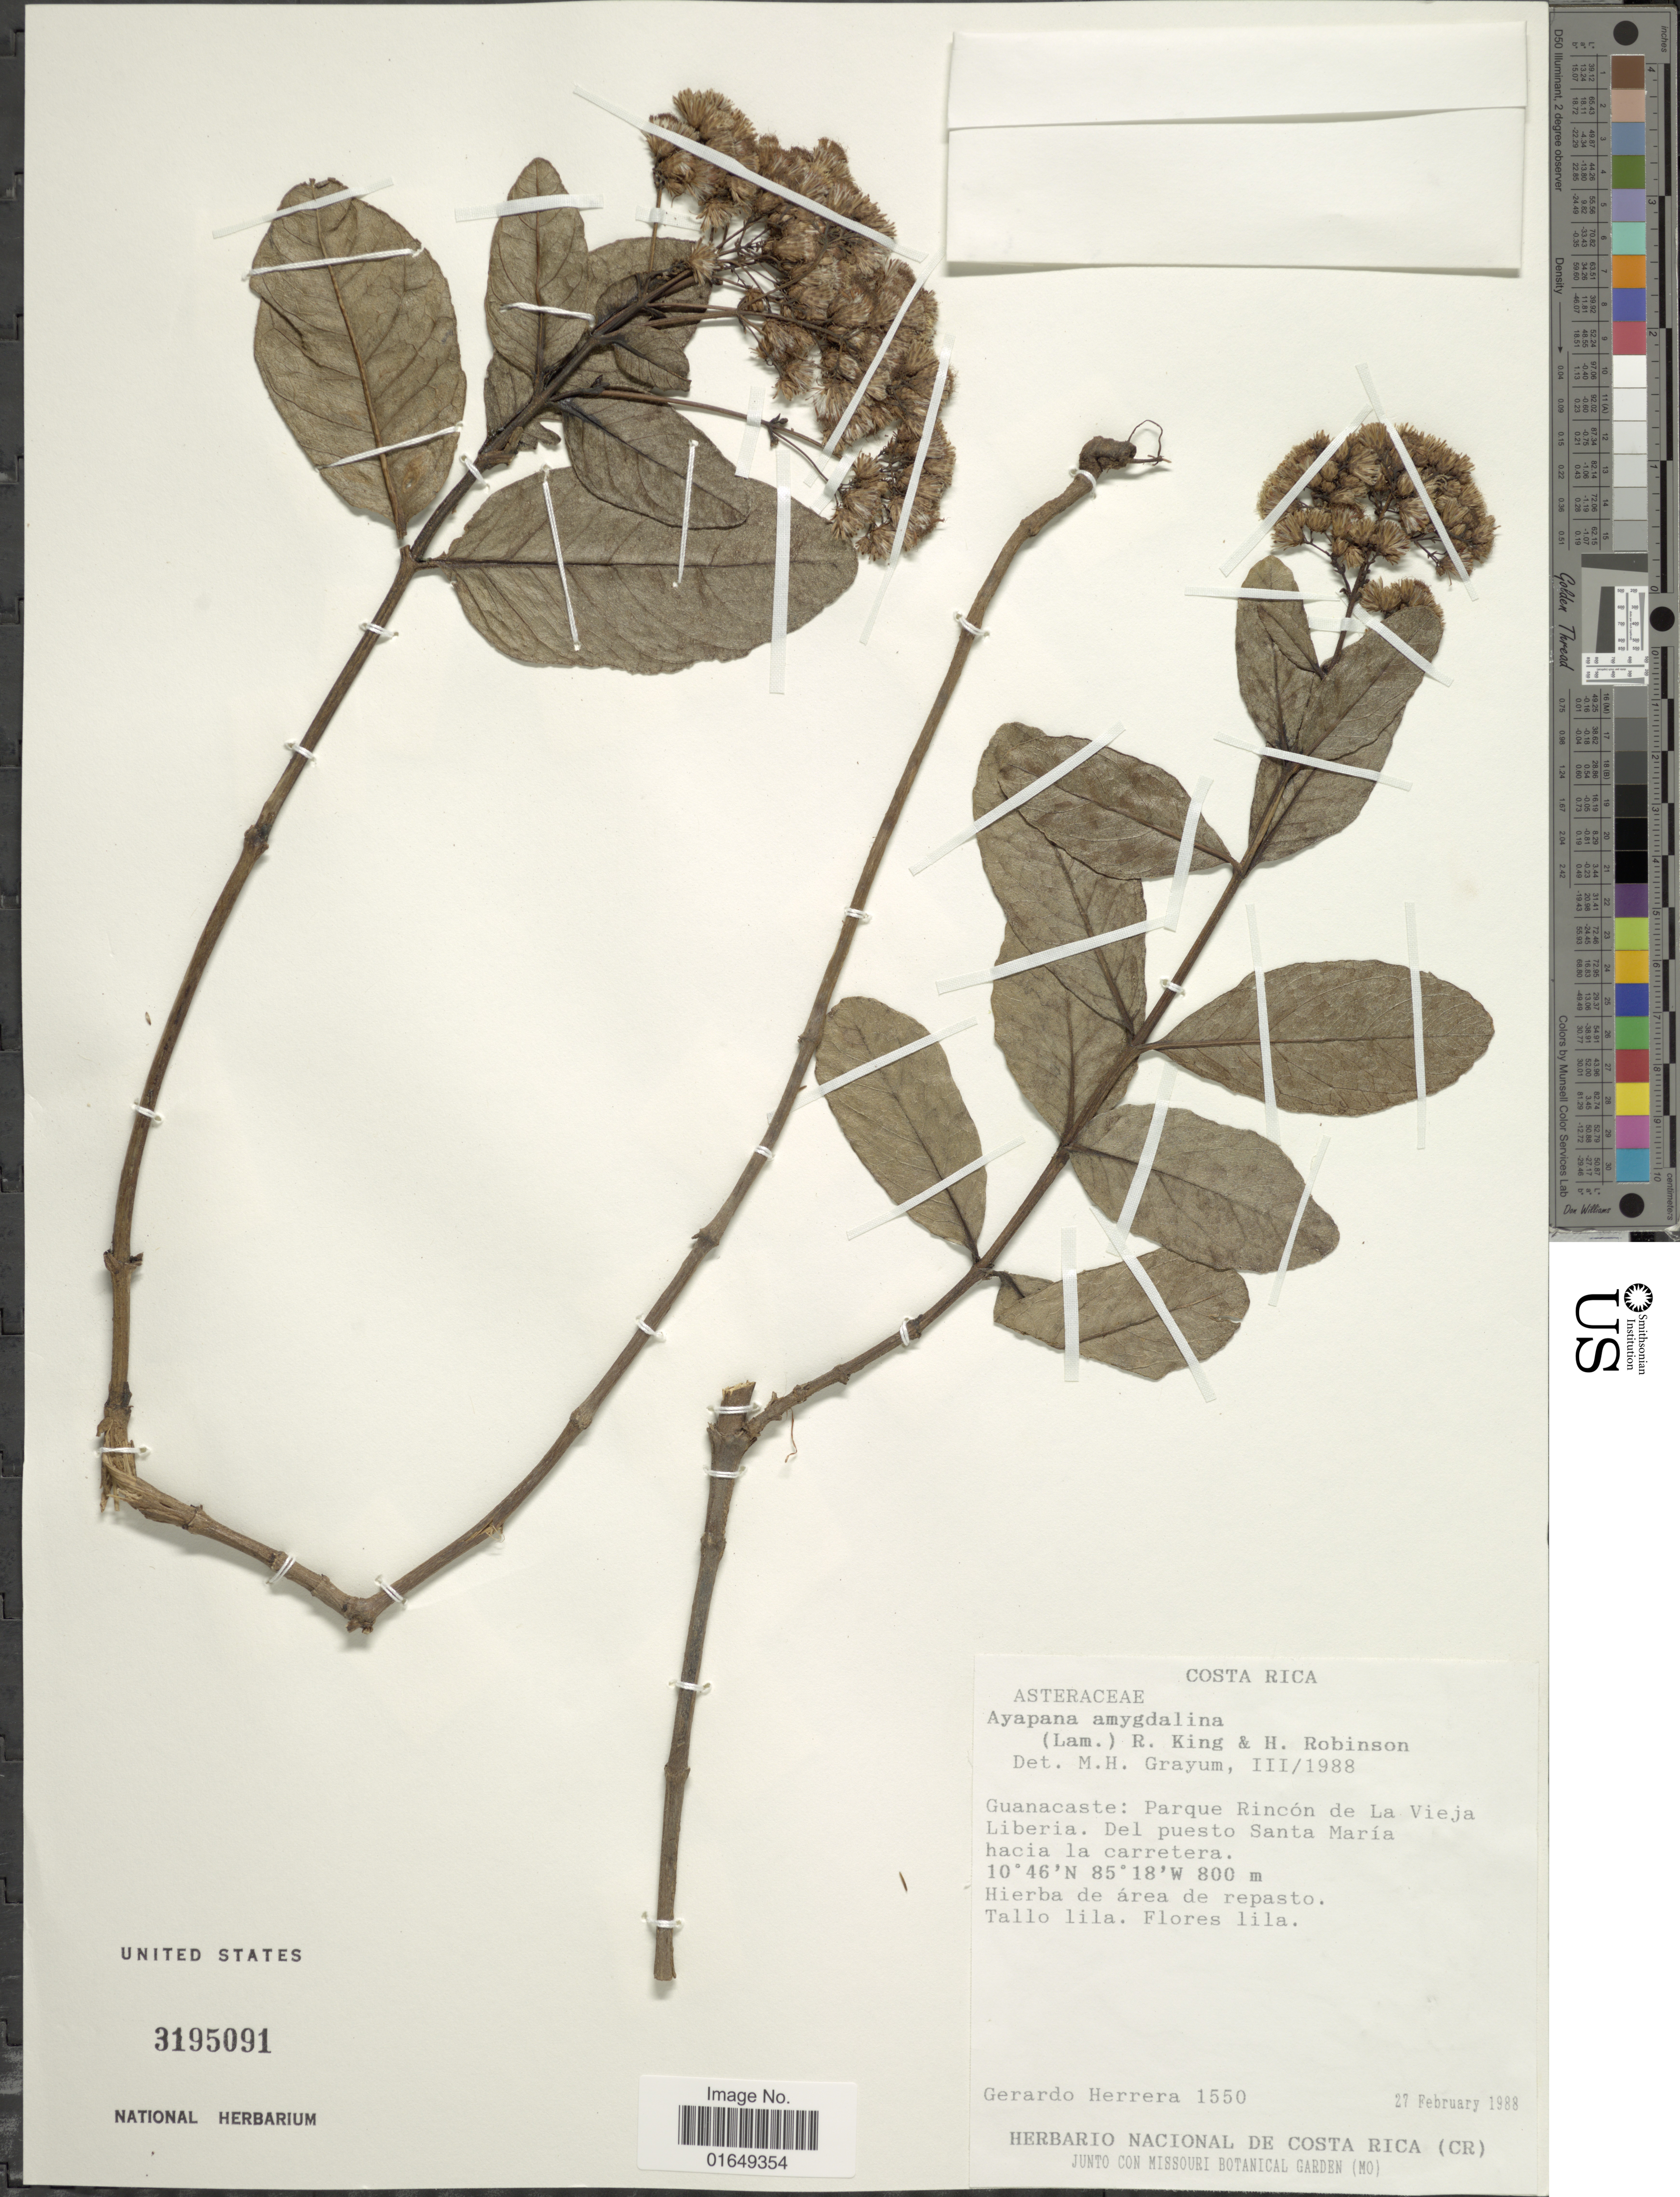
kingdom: Plantae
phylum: Tracheophyta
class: Magnoliopsida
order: Asterales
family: Asteraceae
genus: Ayapana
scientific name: Ayapana amygdalina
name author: (Lam.) R.M. King & H. Rob.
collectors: G. Herrera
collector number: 1550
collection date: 1988-02-27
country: Costa Rica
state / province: Guanacaste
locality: Parque Rincón de La Vieja Liberia, Del puesta Santa María hacia la carretera.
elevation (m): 800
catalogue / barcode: US 3195091